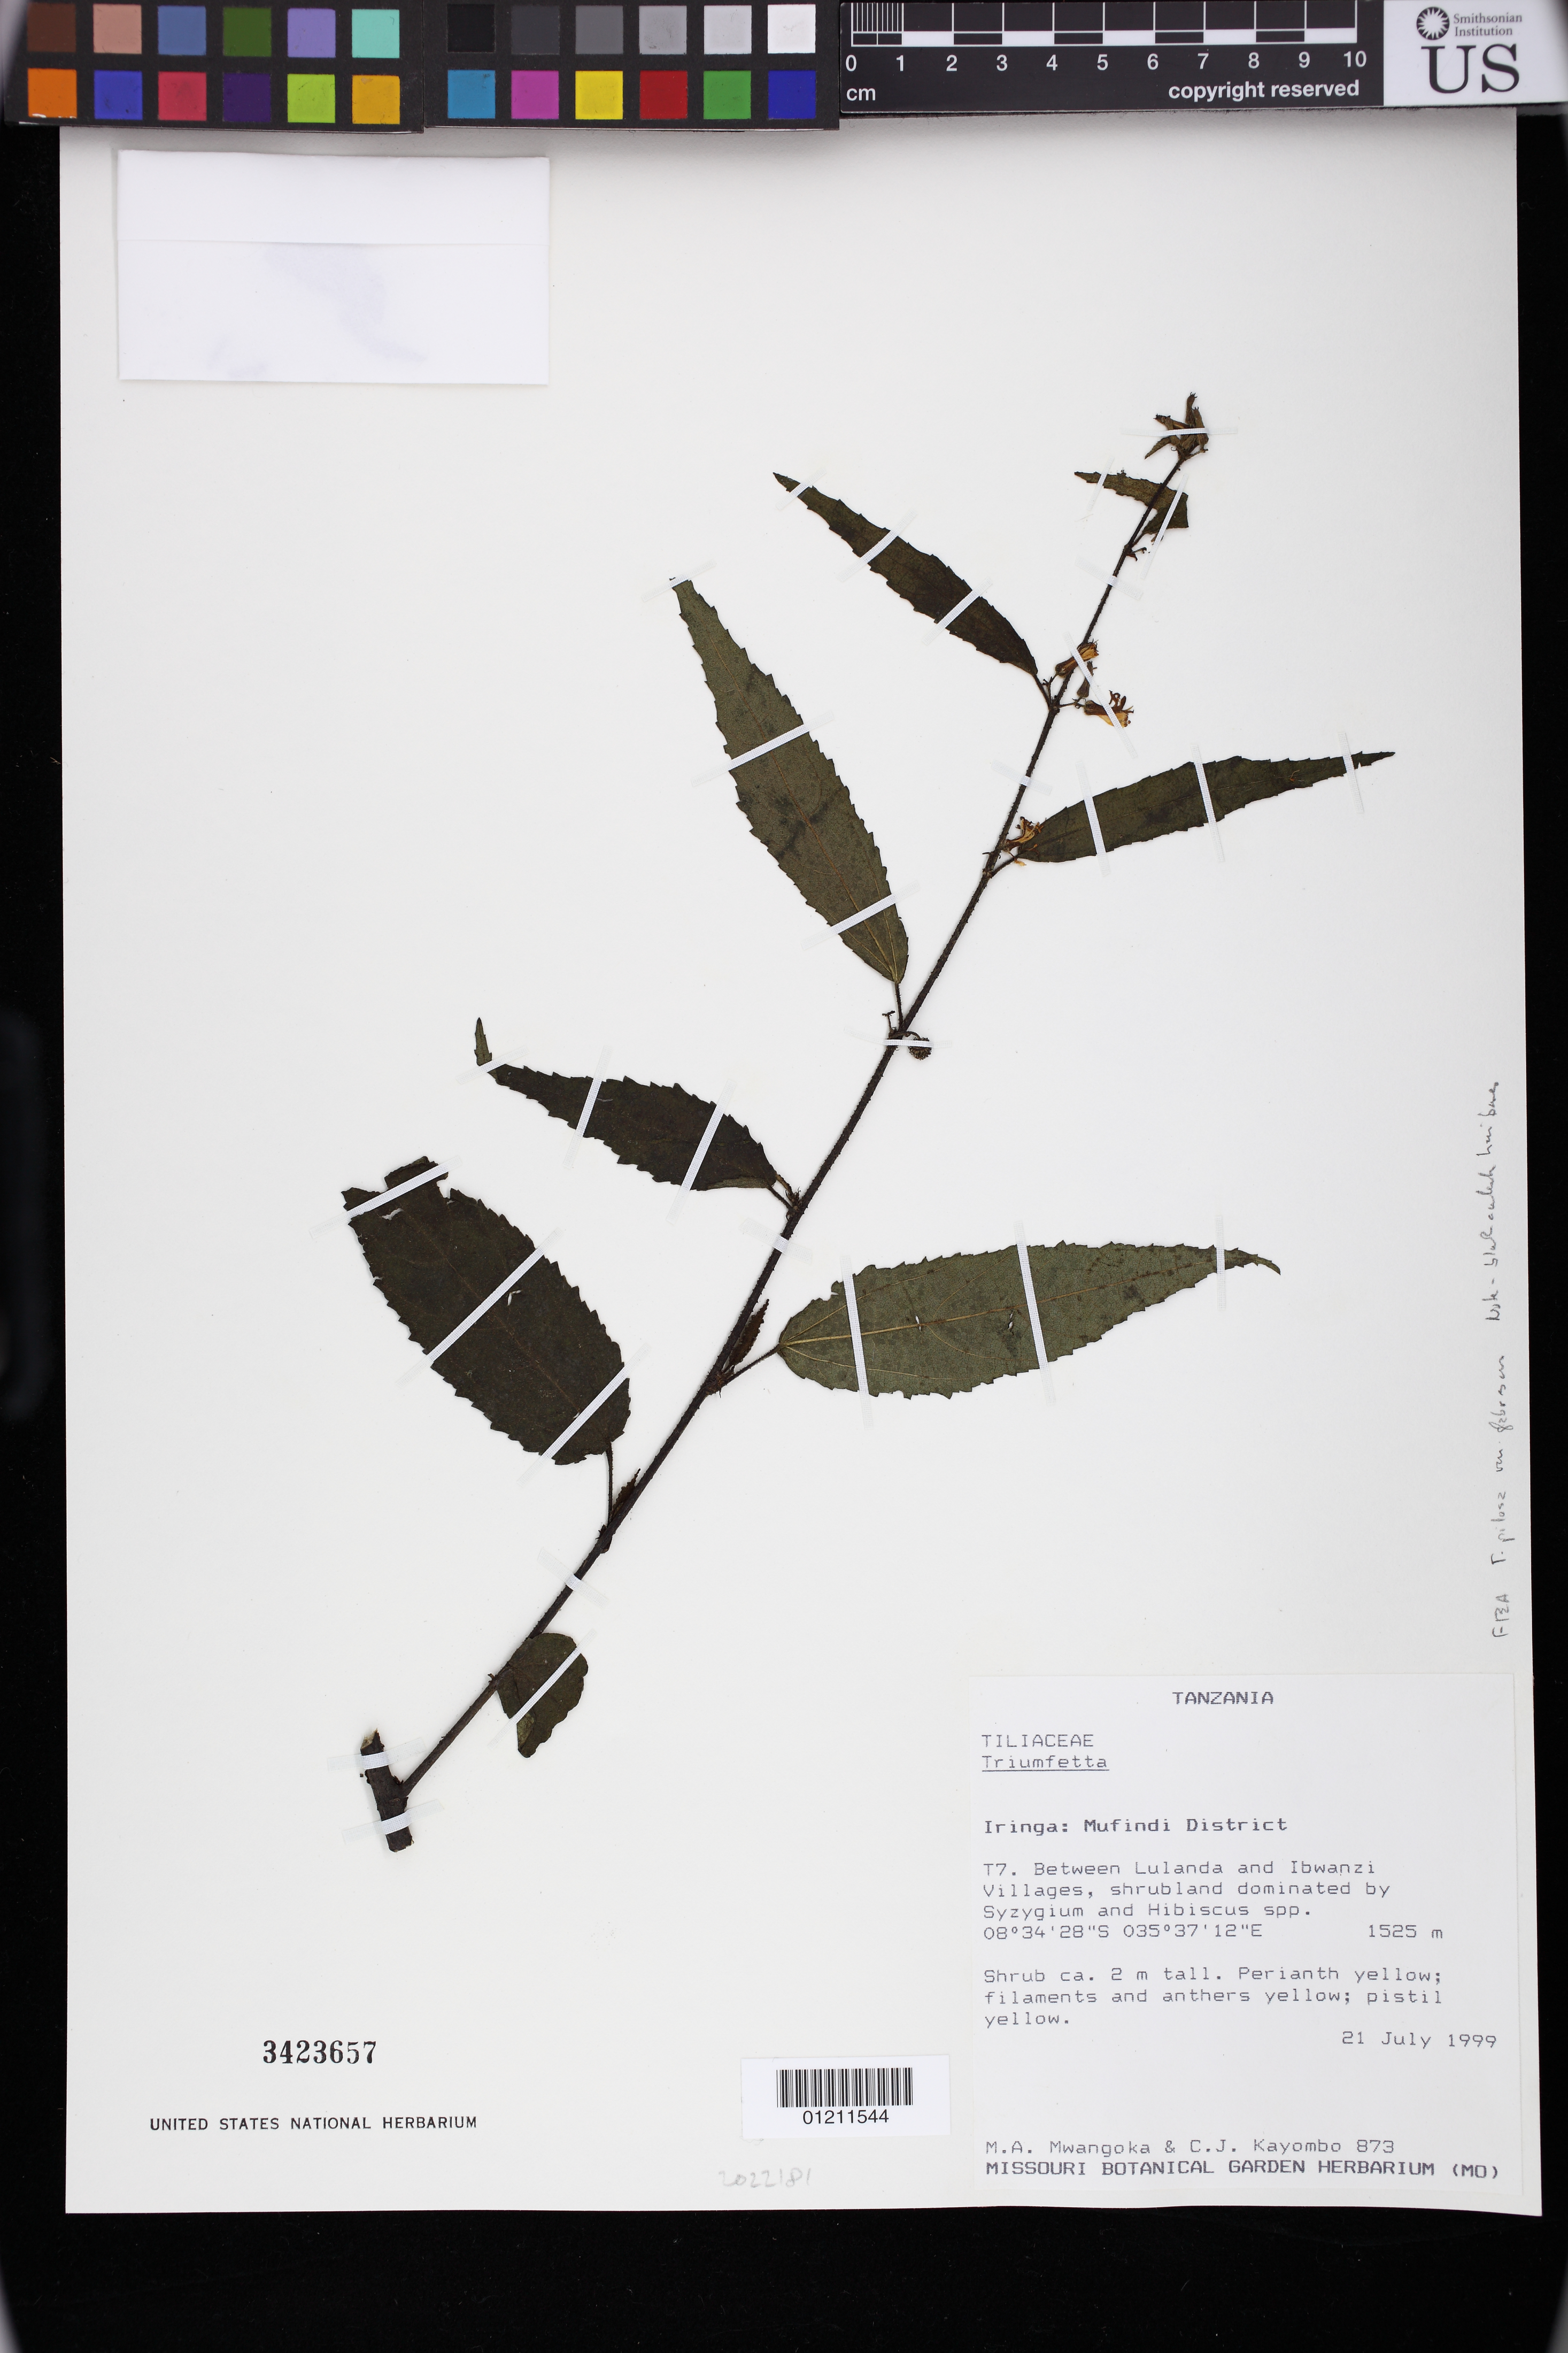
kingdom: Plantae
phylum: Tracheophyta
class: Magnoliopsida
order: Malvales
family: Malvaceae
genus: Triumfetta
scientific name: Triumfetta pilosa var. glabrescens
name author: Sprague & Hutch.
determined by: Dorr, Laurence J., Curator (BOT), Smithsonian Institution - National Museum of Natural History (UNITED STATES)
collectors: M. A. Mwangoka & C. J. Kayombo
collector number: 873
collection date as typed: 21 Jul 1999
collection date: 1999-07-21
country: Tanzania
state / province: Iringa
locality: Iringa: Mufindi District. T7. Between Lulanda and Ibwanzi Villages.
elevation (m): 1525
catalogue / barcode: US 3423657